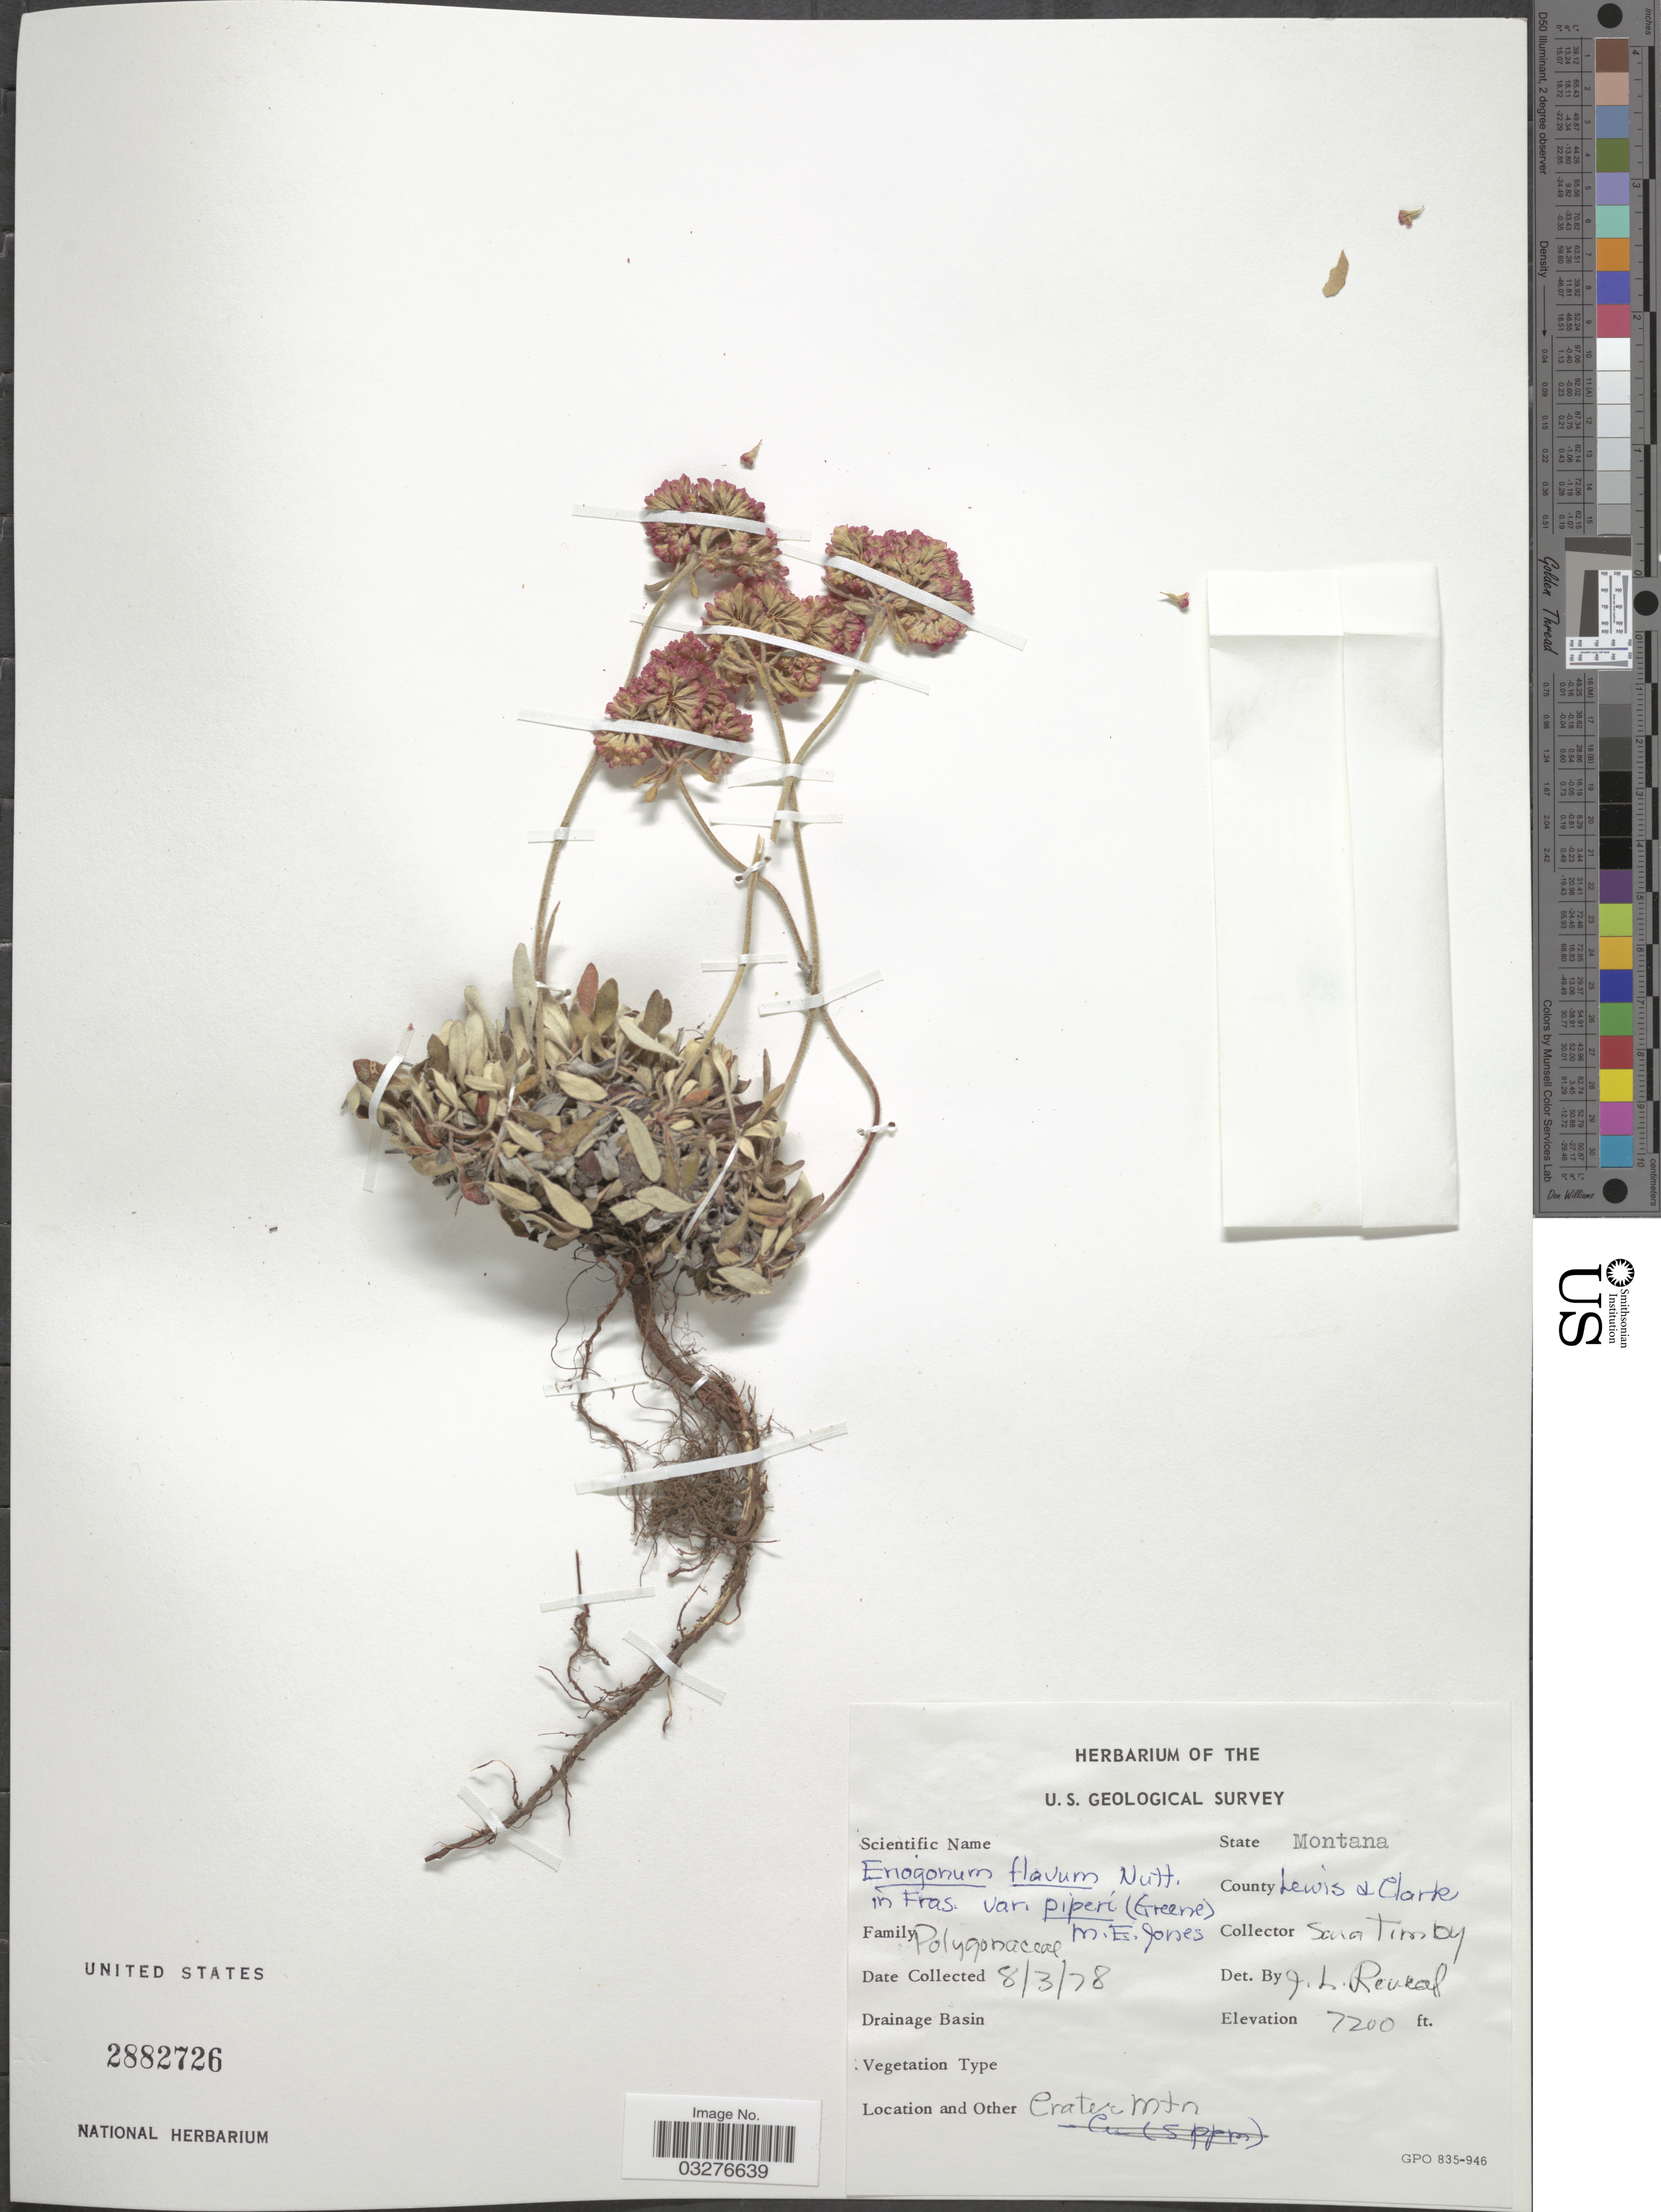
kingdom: Plantae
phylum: Tracheophyta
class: Magnoliopsida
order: Caryophyllales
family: Polygonaceae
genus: Eriogonum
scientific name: Eriogonum flavum var. piperi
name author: M.E. Jones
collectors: S. Timby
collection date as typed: Transcribed d/m/y: 3/8/78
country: United States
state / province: Montana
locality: County Lewis & Clarke, Crater Mtn.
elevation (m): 2195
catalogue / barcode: US 2882726